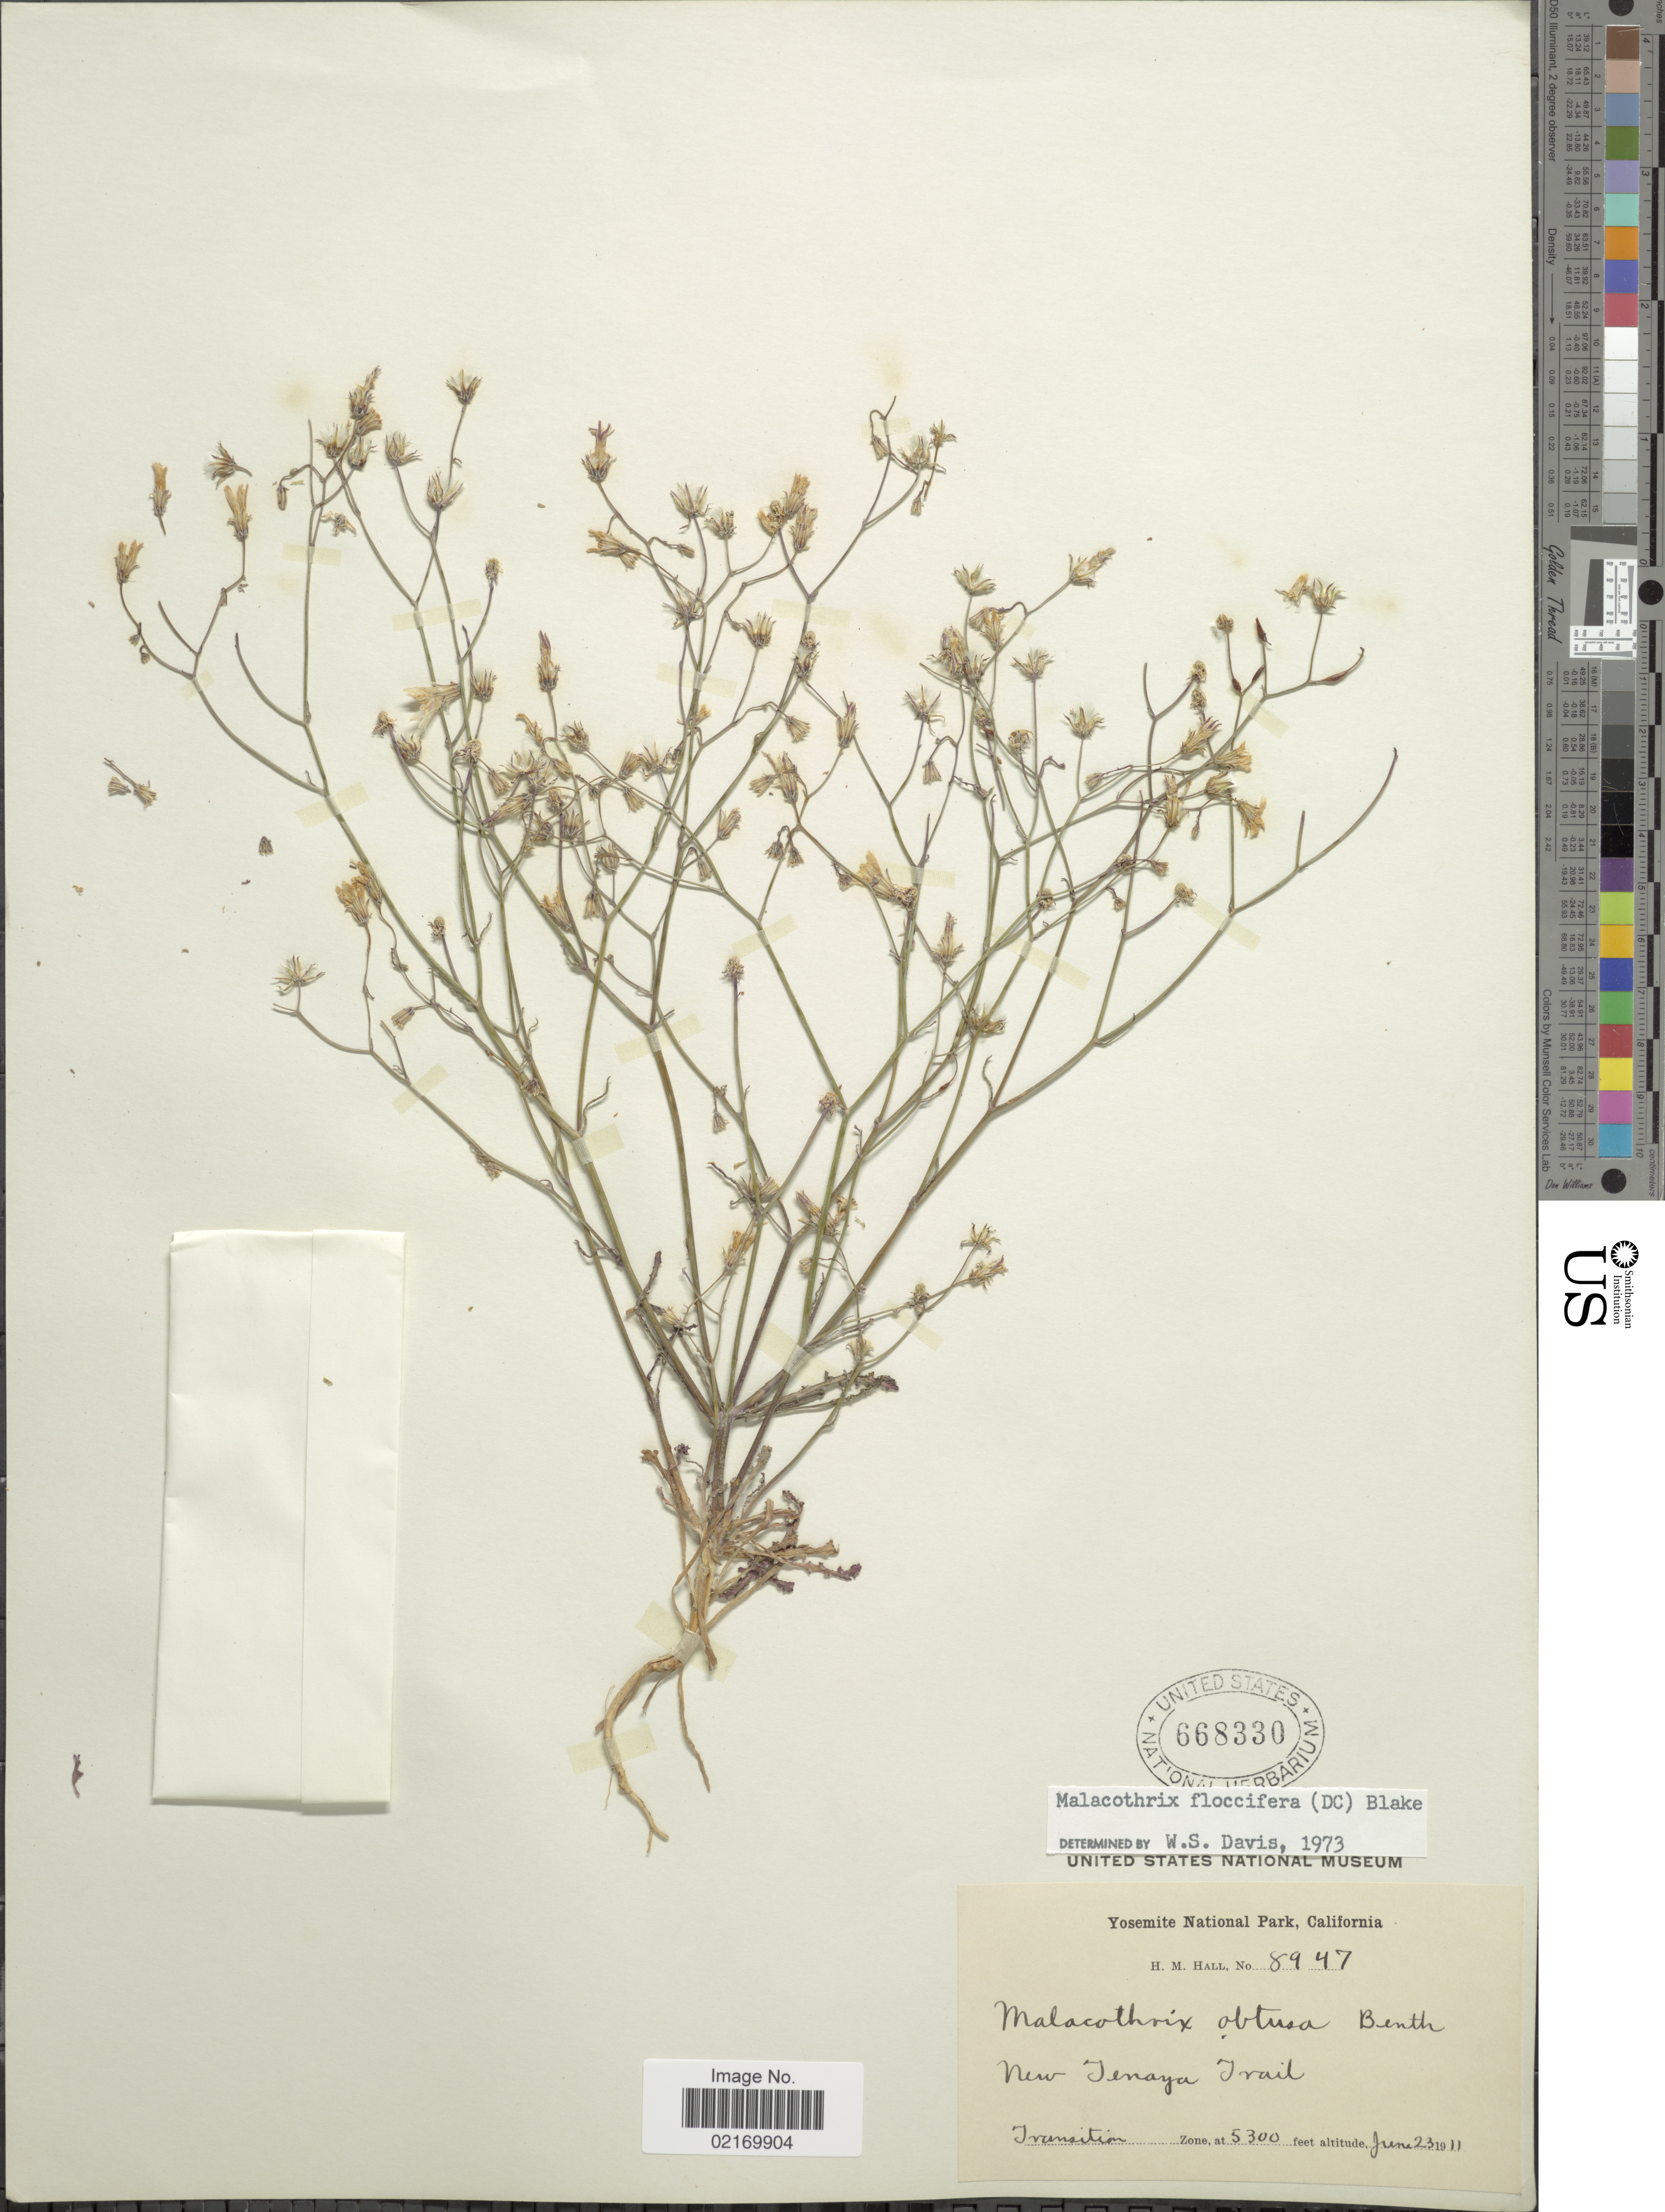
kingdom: Plantae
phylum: Tracheophyta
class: Magnoliopsida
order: Asterales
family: Asteraceae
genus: Malacothrix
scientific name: Malacothrix floccifera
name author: (DC.) S.F. Blake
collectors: H. M. Hall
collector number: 8947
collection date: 1911-06-23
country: United States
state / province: California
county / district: Mariposa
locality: Yosemite National Park, New Tenaya Trail, Transition Zone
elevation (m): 1615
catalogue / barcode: US 668330